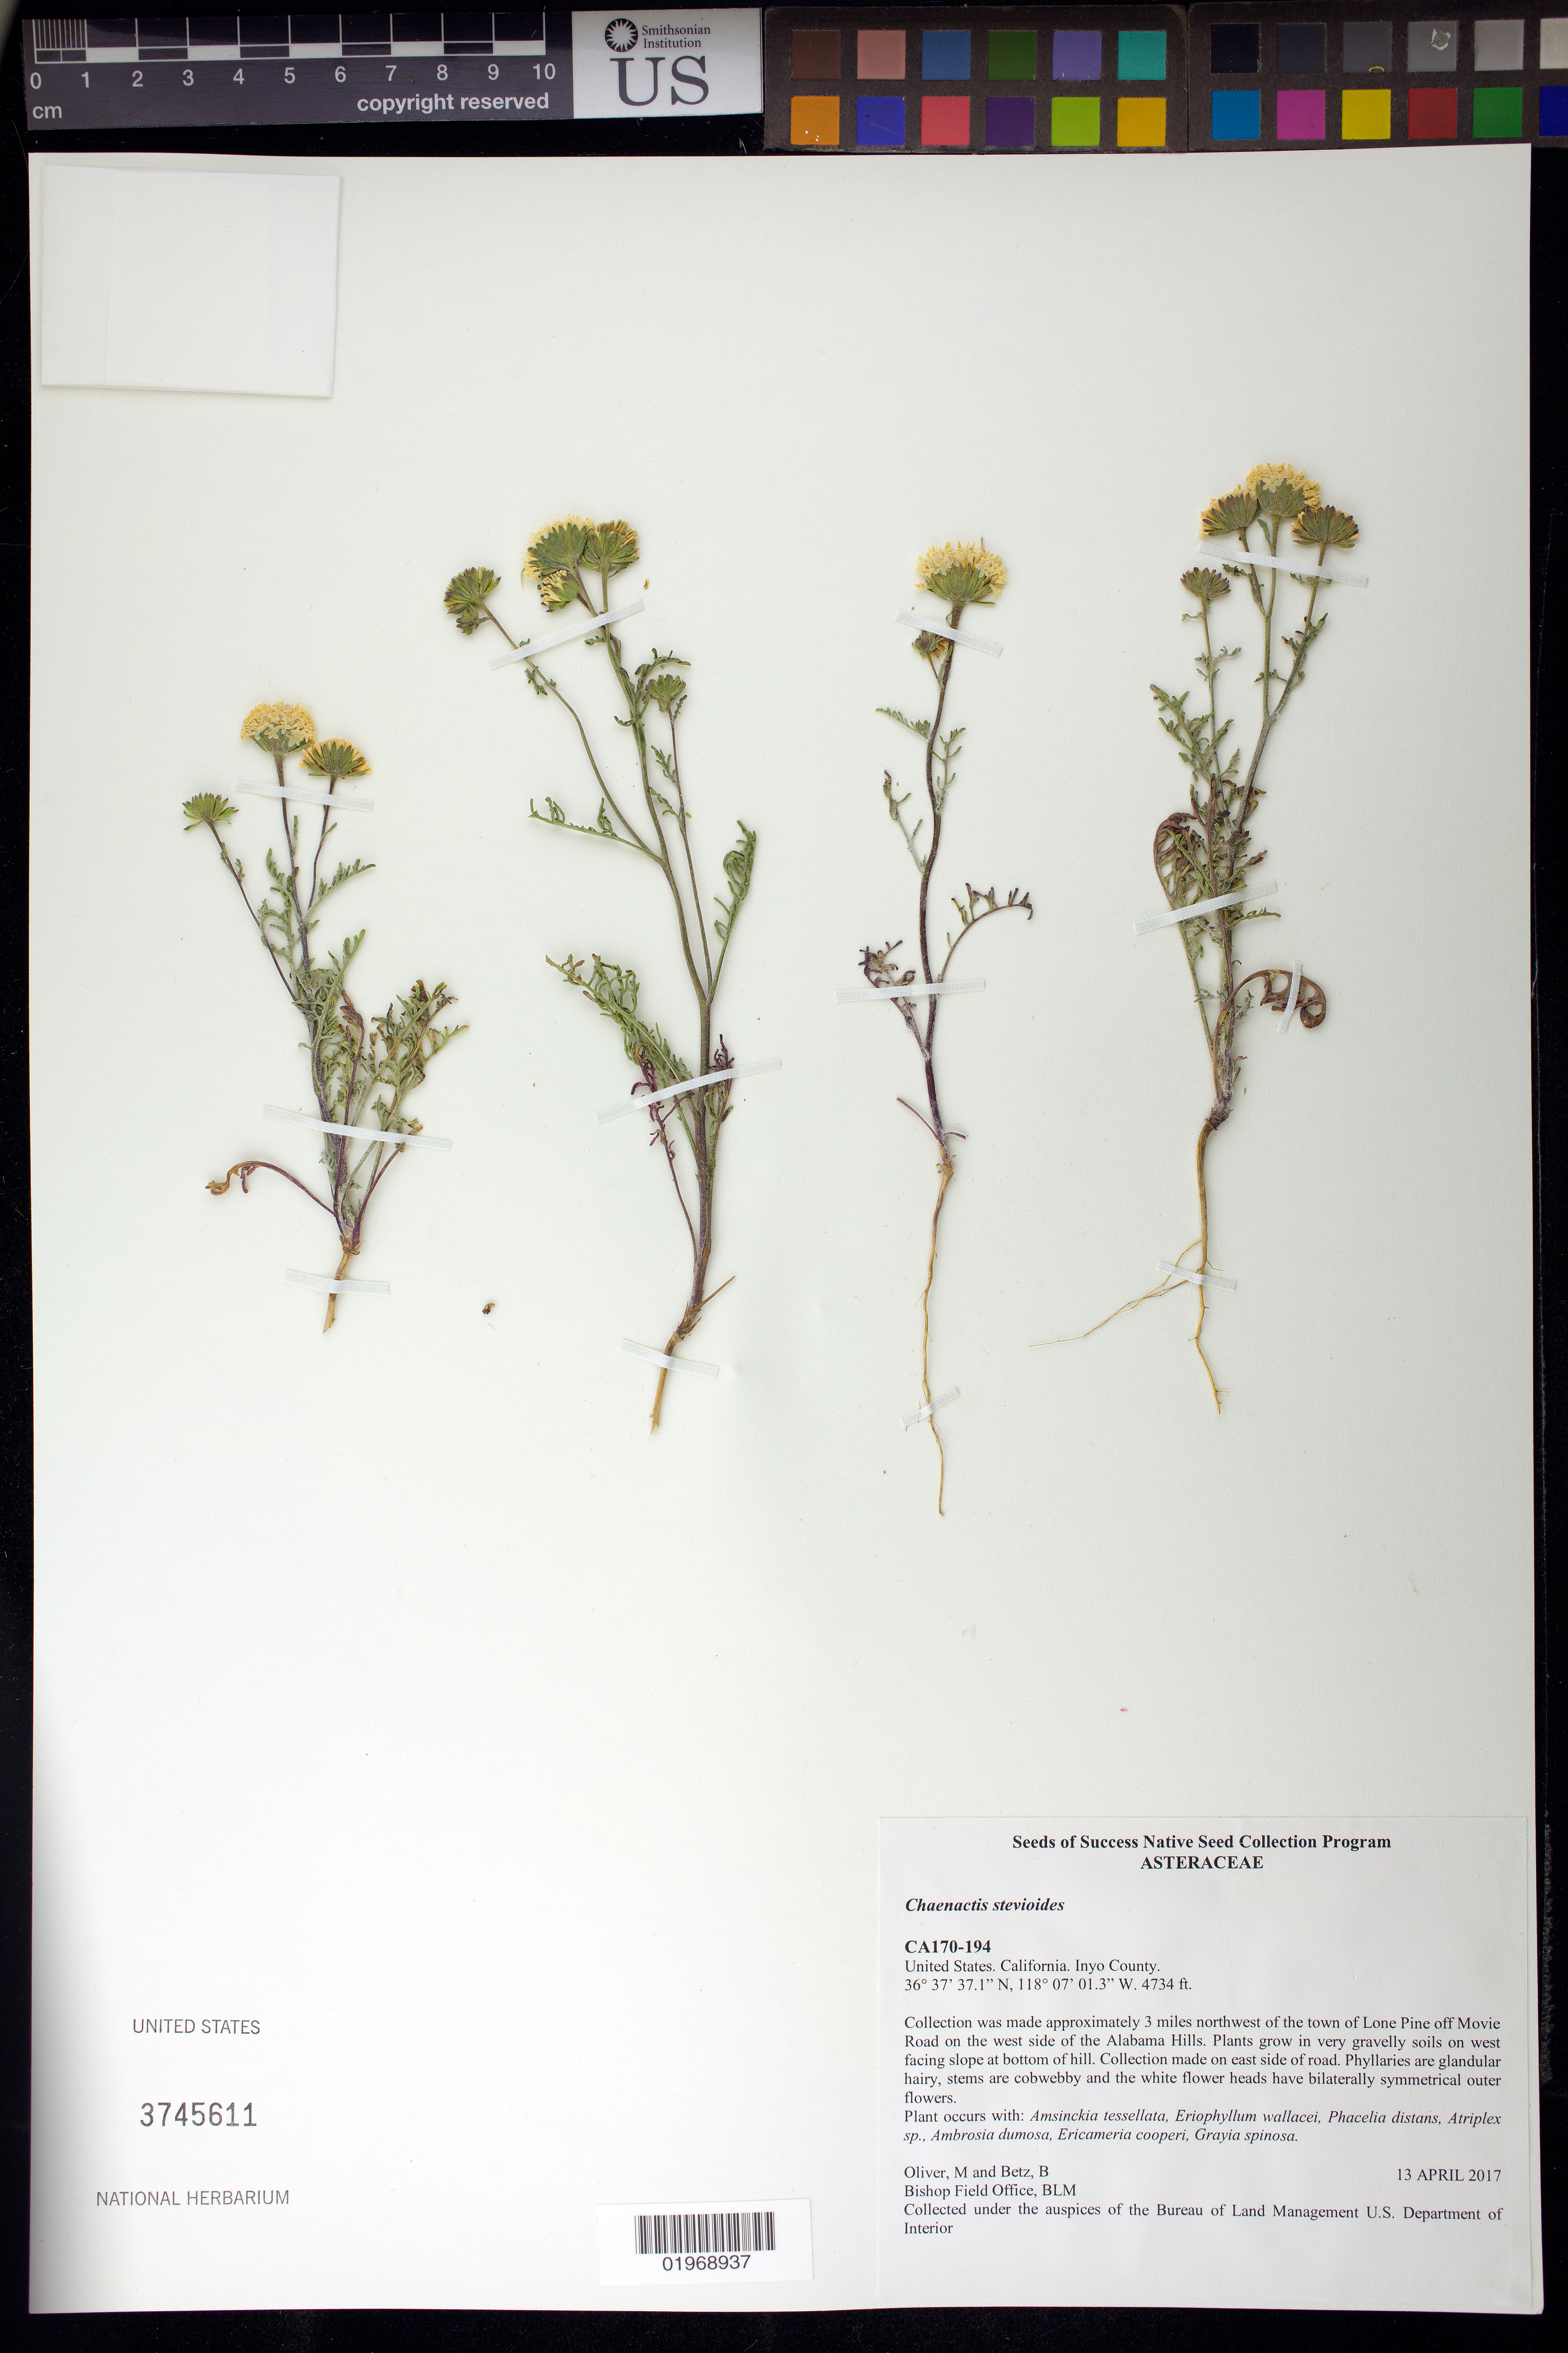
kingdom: Plantae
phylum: Tracheophyta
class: Magnoliopsida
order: Asterales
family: Asteraceae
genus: Chaenactis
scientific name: Chaenactis stevioides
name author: Hook. & Arn.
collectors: M. Oliver & B. Betz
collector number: CA170-194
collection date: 2017-04-13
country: United States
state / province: California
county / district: Inyo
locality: Alabama Hills, 3 mi. NW of Lone Pine off Movie Rd.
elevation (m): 1443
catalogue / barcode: US 3745611